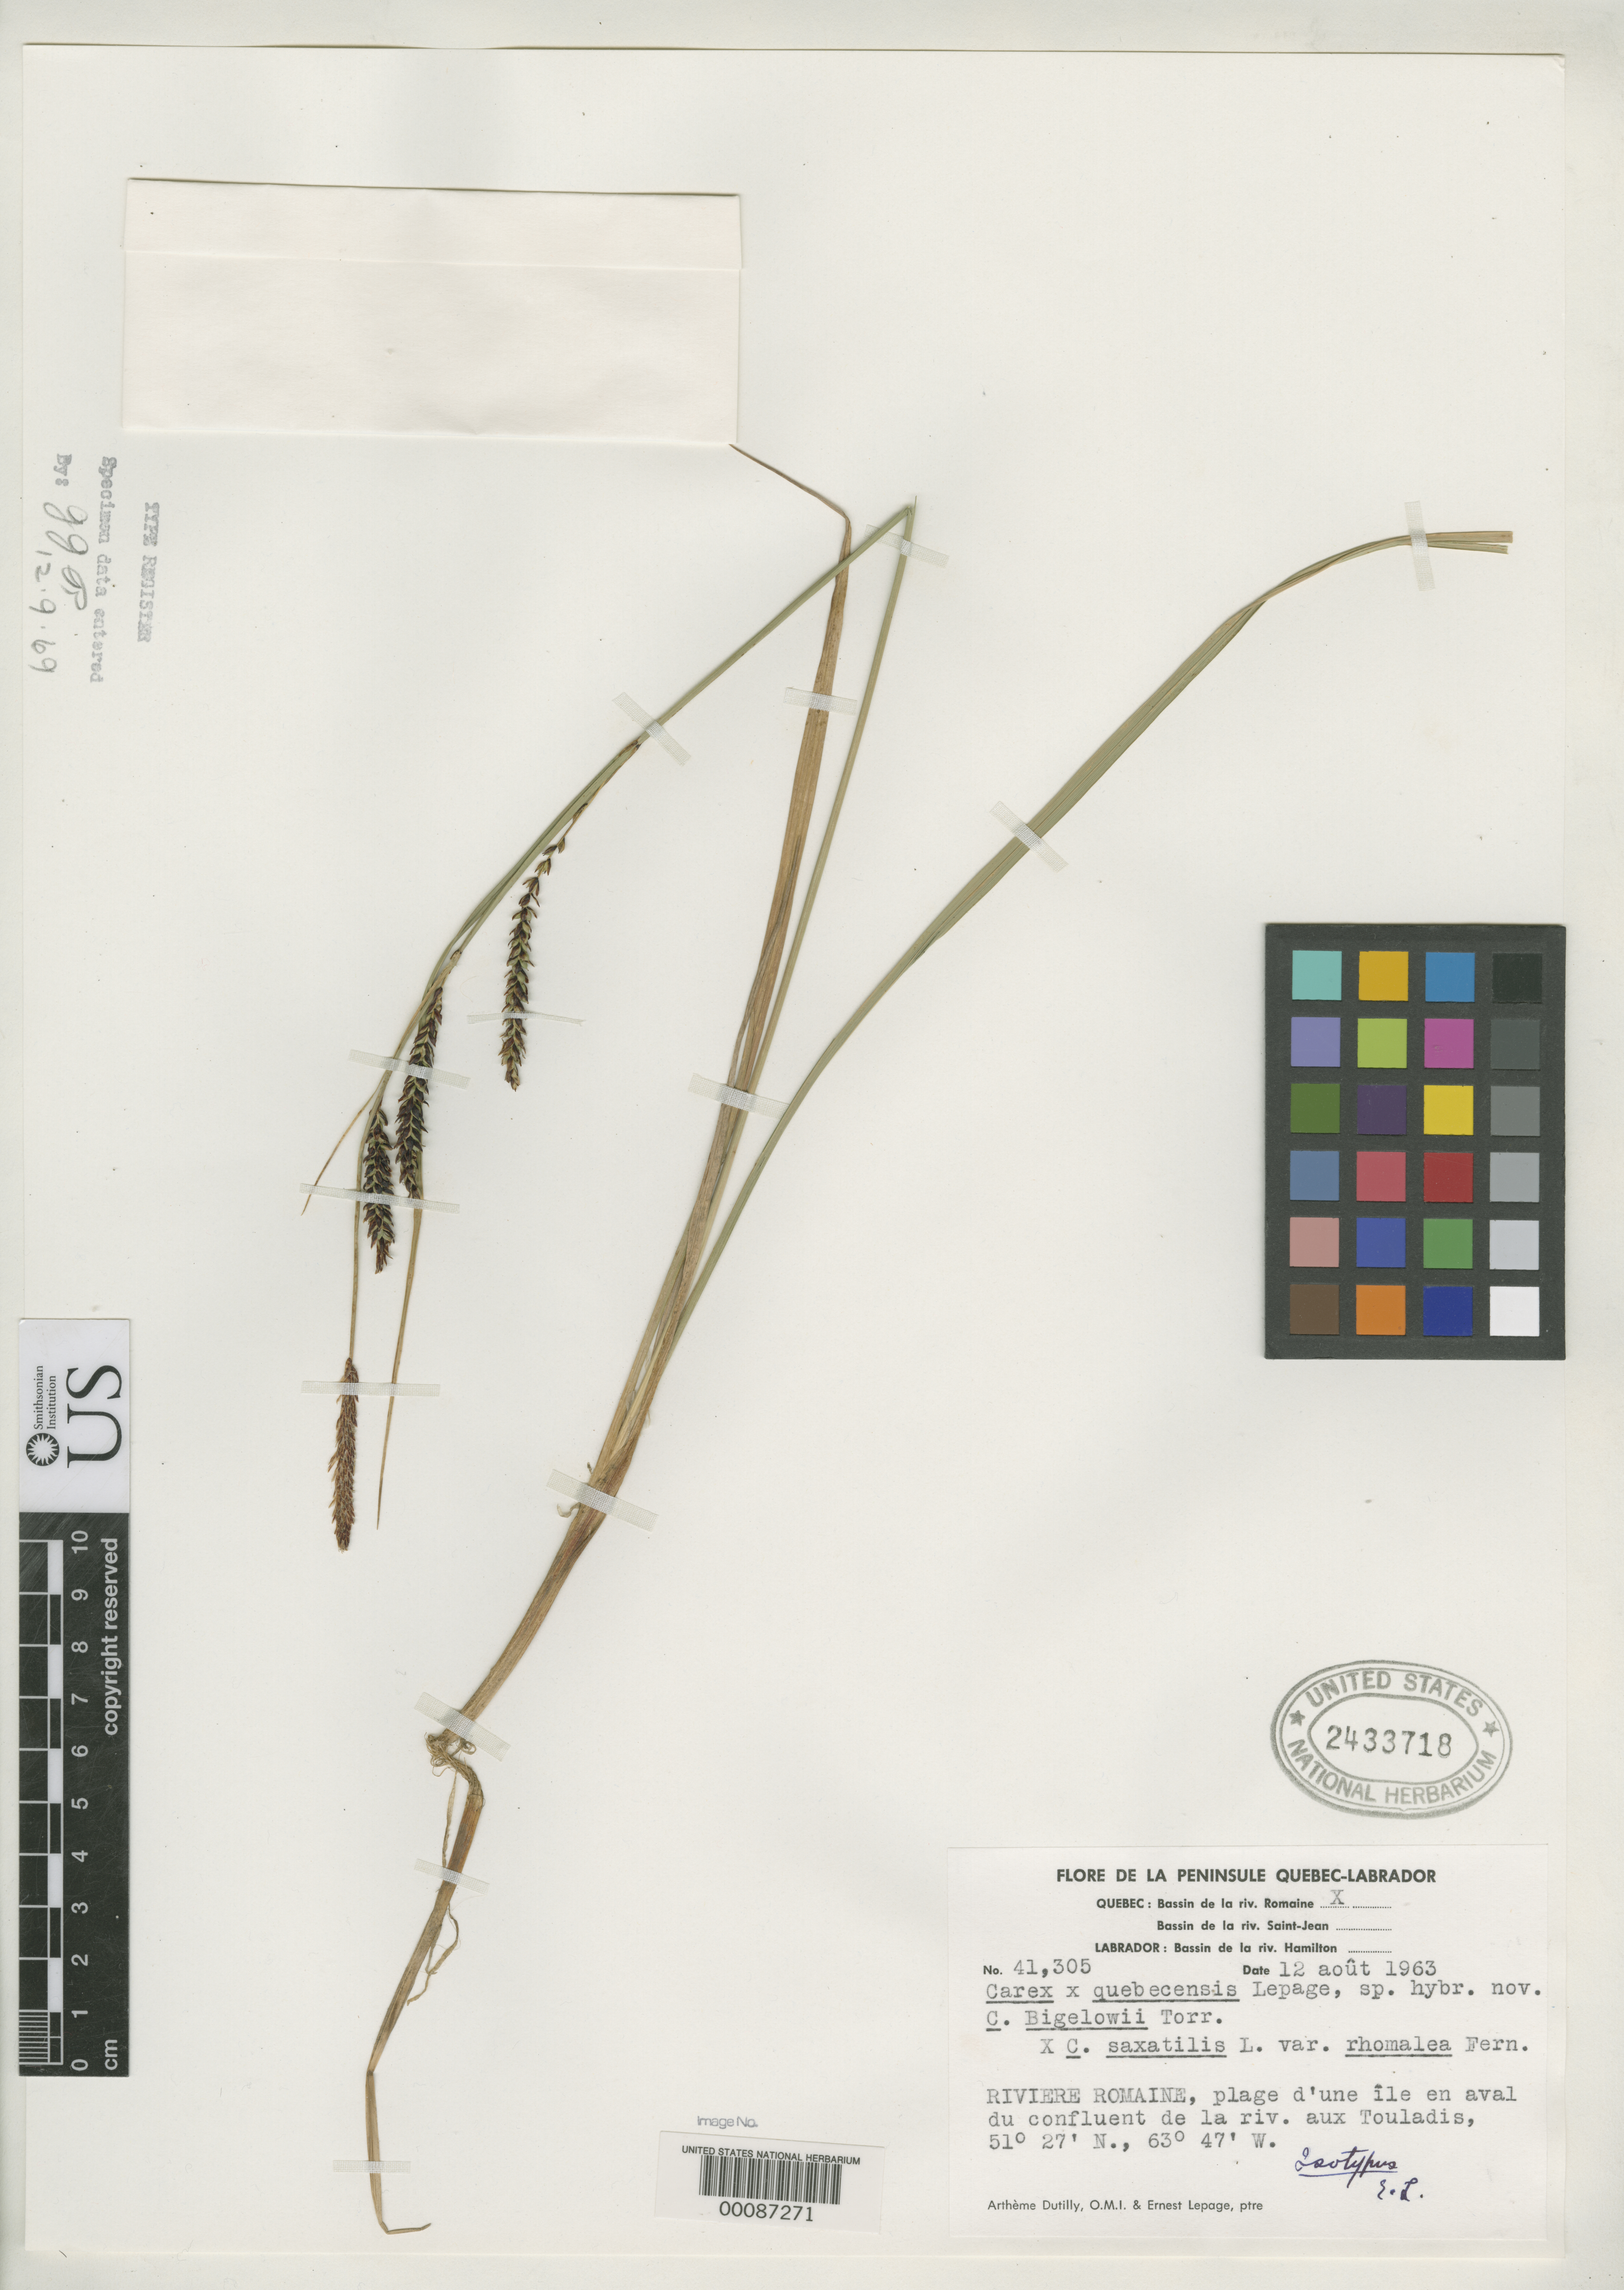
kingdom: Plantae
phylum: Tracheophyta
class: Liliopsida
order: Poales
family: Cyperaceae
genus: Carex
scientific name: Carex x quebecensis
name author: Lepage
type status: Isotype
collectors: A. Dutilly & E. L. Lepage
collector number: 41305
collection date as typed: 12 Aug 1963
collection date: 1963-08-12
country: Canada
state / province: Quebec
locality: Bassin de la Riv. Romaine.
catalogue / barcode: US 2433718